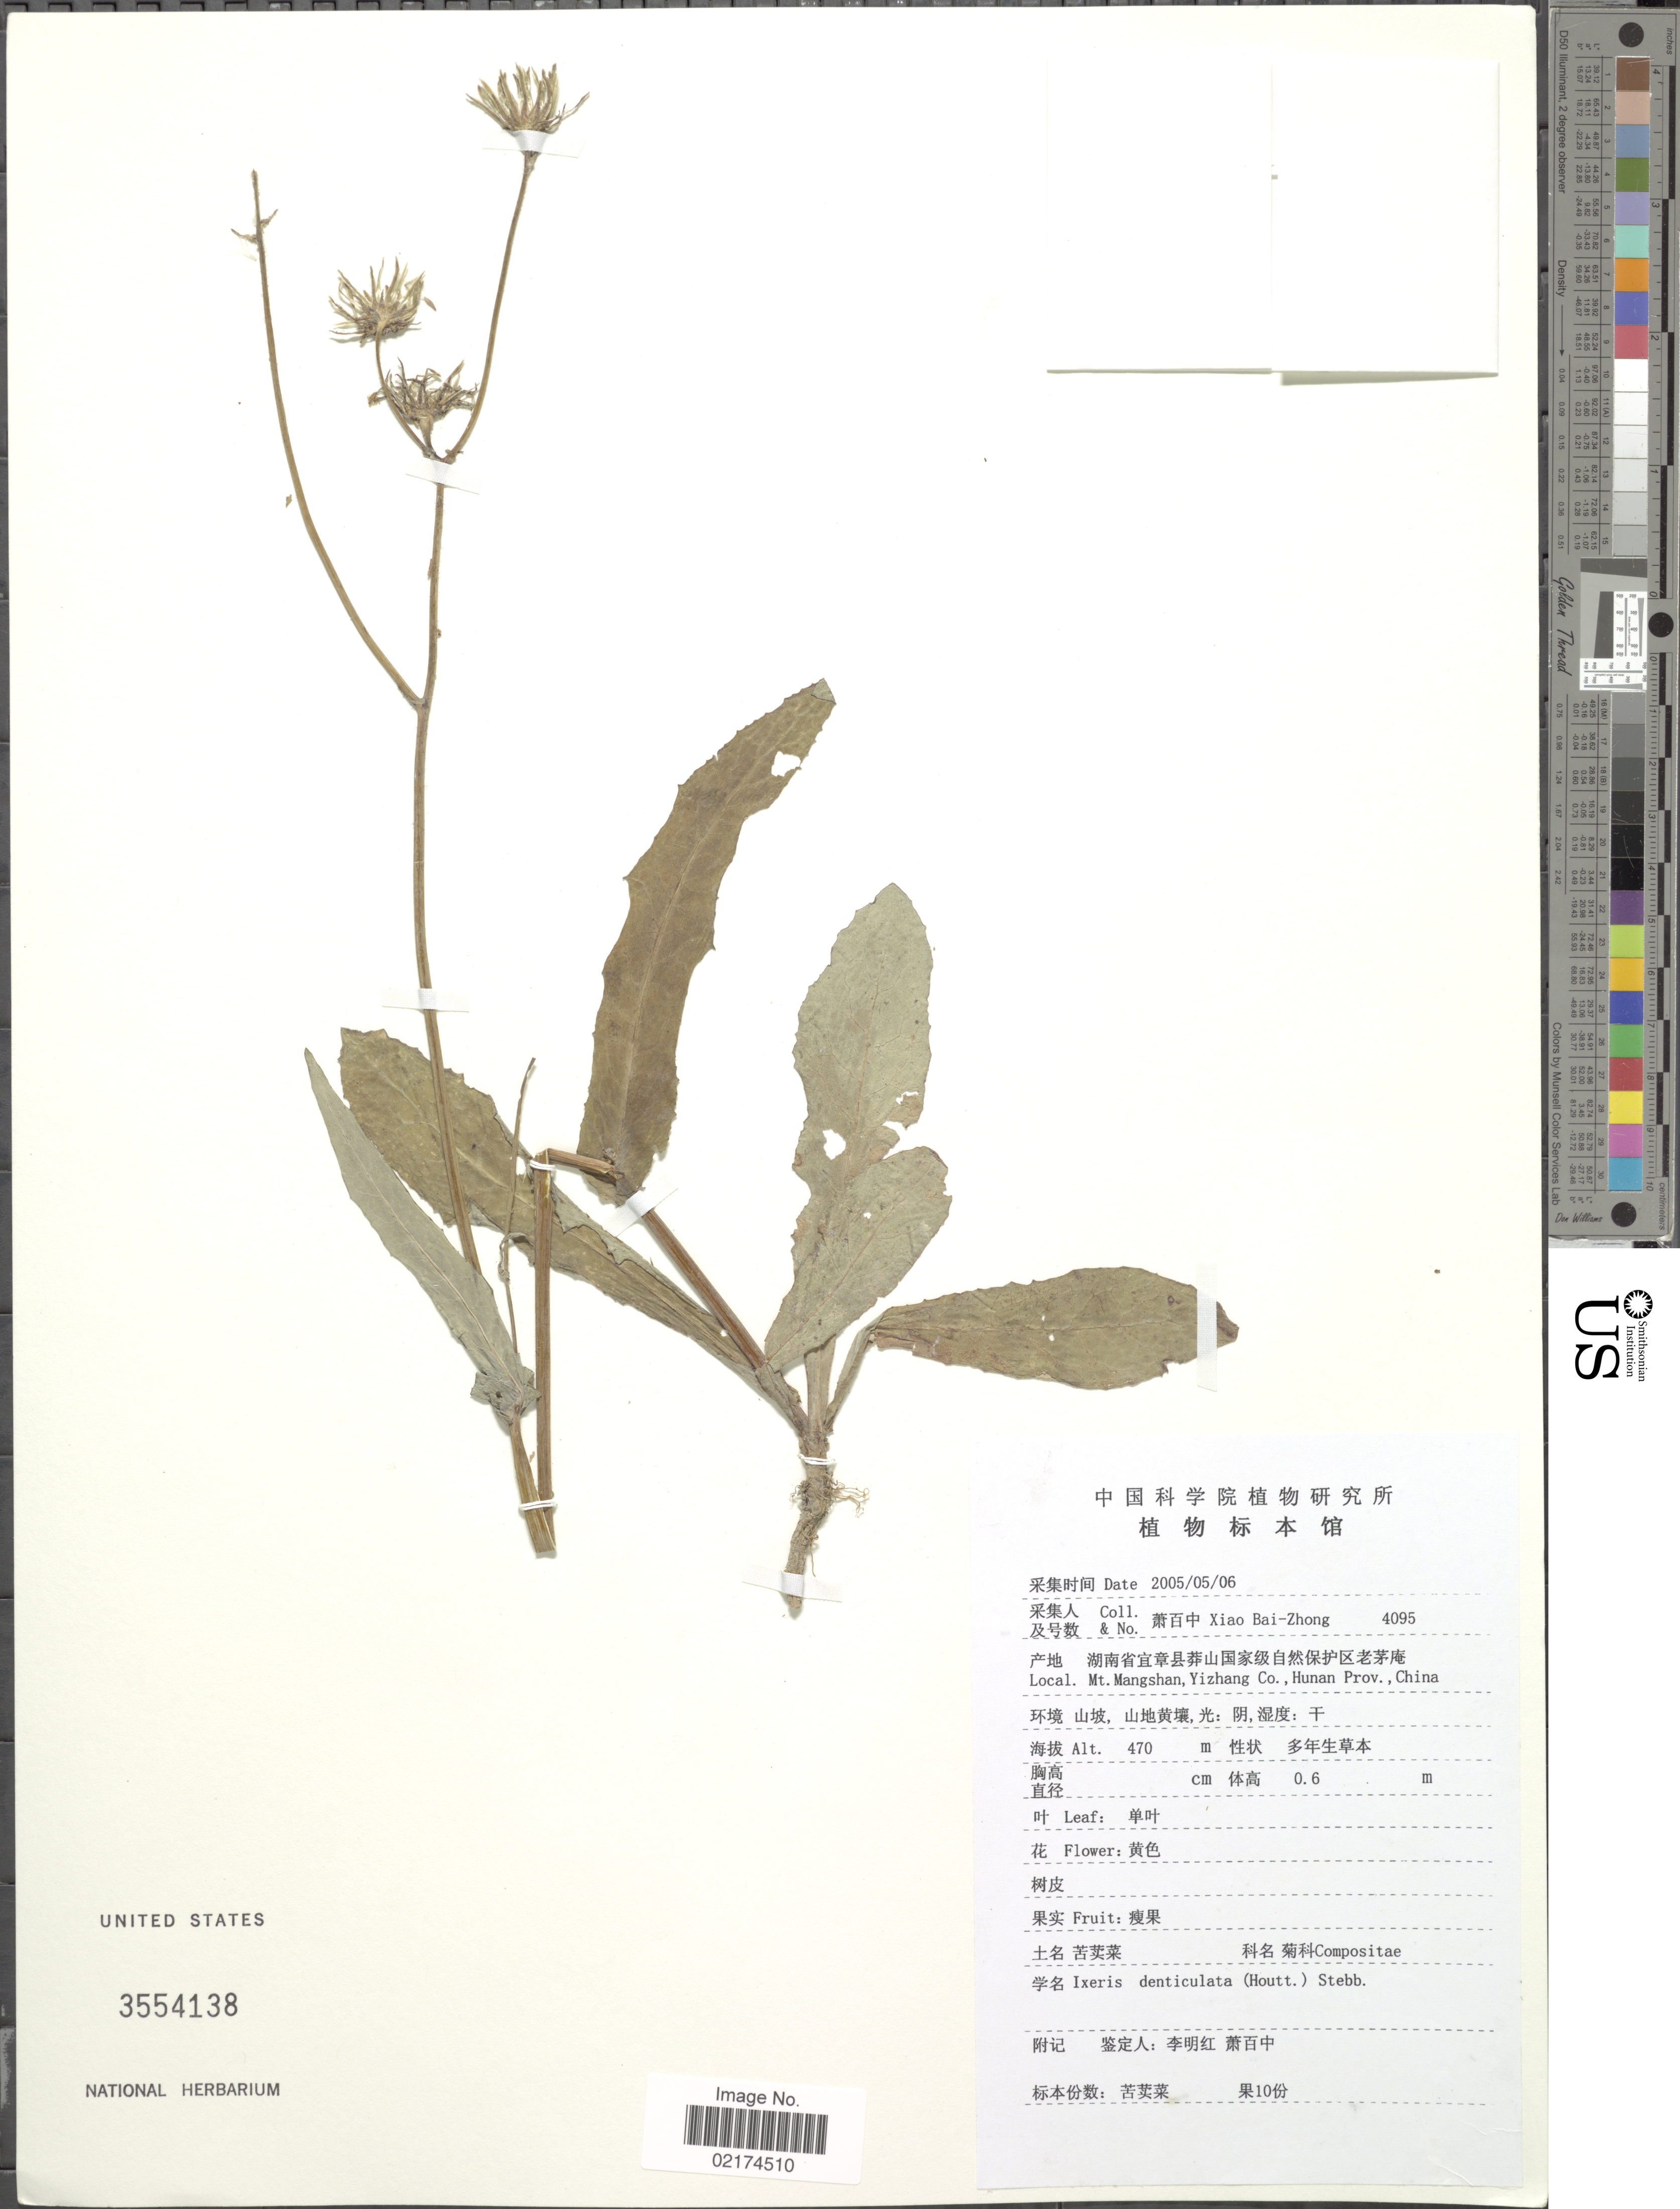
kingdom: Plantae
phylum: Tracheophyta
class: Magnoliopsida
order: Asterales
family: Asteraceae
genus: Crepidiastrum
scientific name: Crepidiastrum denticulatum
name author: (Houtt.) Pak & Kawano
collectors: B. Z. Xiao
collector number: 4095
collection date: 2005-05-06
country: China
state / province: Hunan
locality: Mt. Mangshan, Yizhang Co.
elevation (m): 470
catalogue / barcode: US 3551438